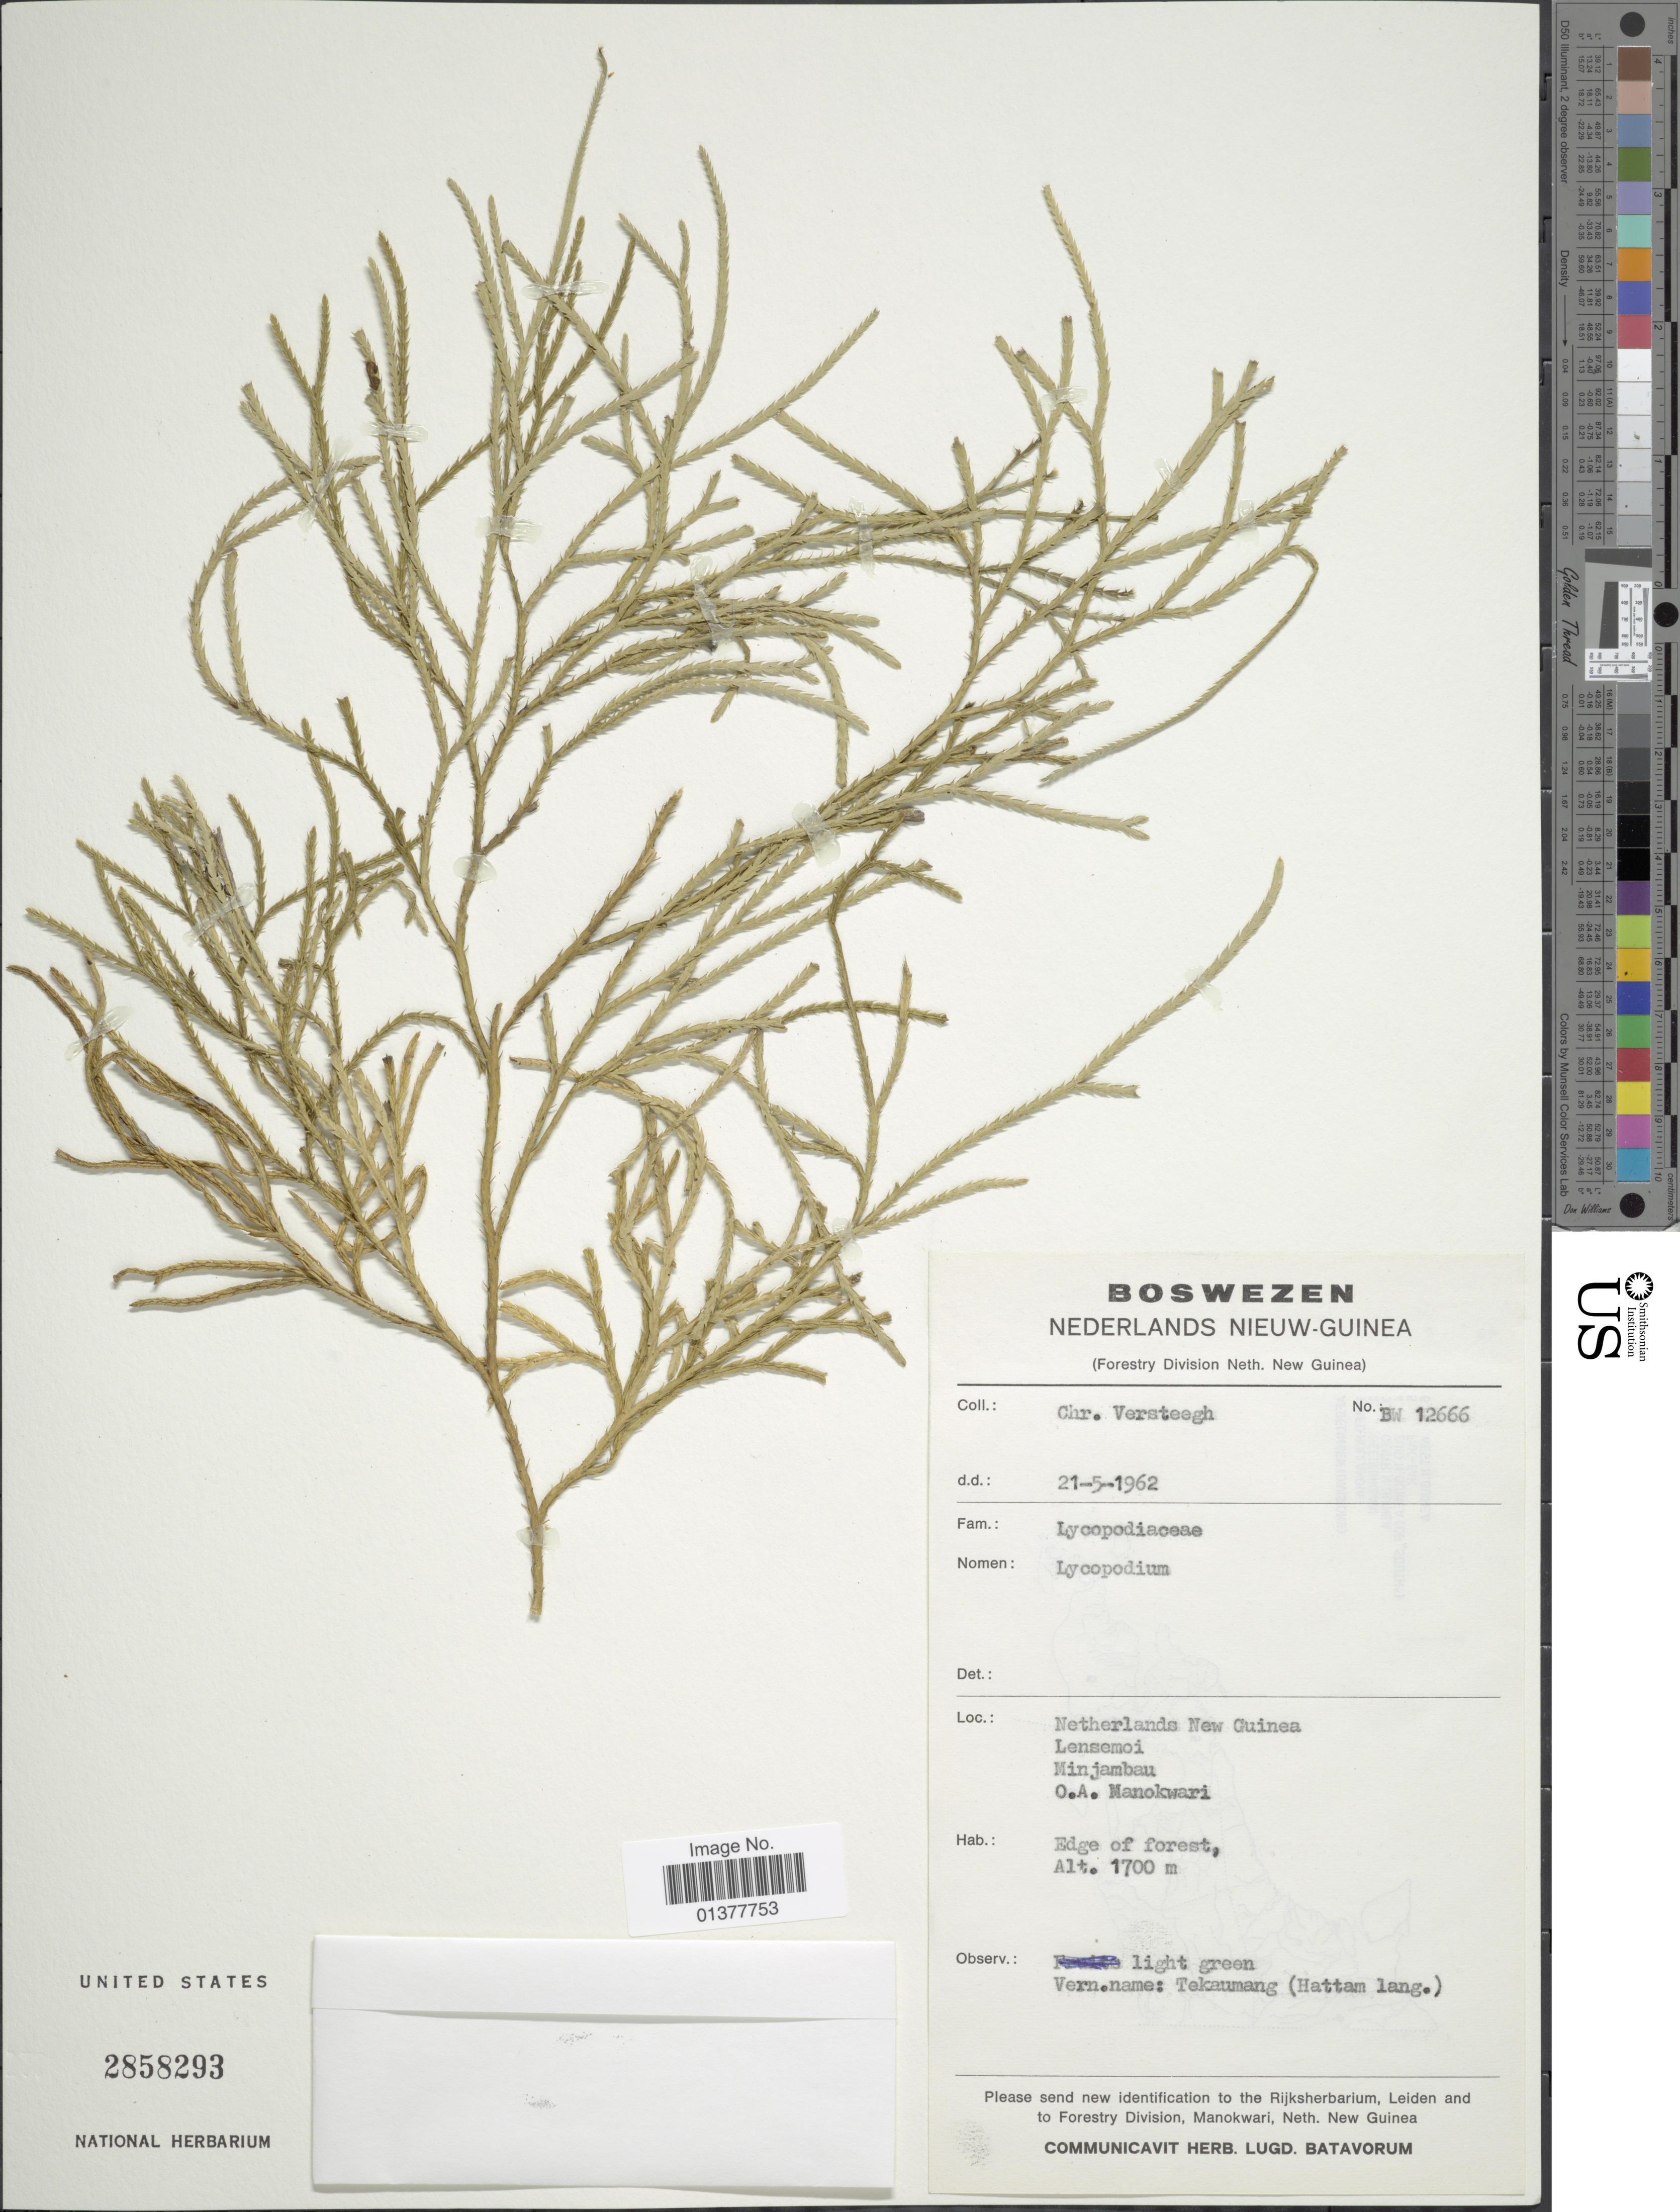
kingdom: Plantae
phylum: Tracheophyta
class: Lycopodiopsida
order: Lycopodiales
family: Lycopodiaceae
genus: Diphasiastrum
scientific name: Diphasiastrum complanatum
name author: (L.) Holub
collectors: C. Versteegh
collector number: BW12666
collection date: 1962-05-21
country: Indonesia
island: New Guinea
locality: Netherlands New Guinea, Lensemoi, Minjambau O.A. Manokwari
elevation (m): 1700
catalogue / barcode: US 2858293